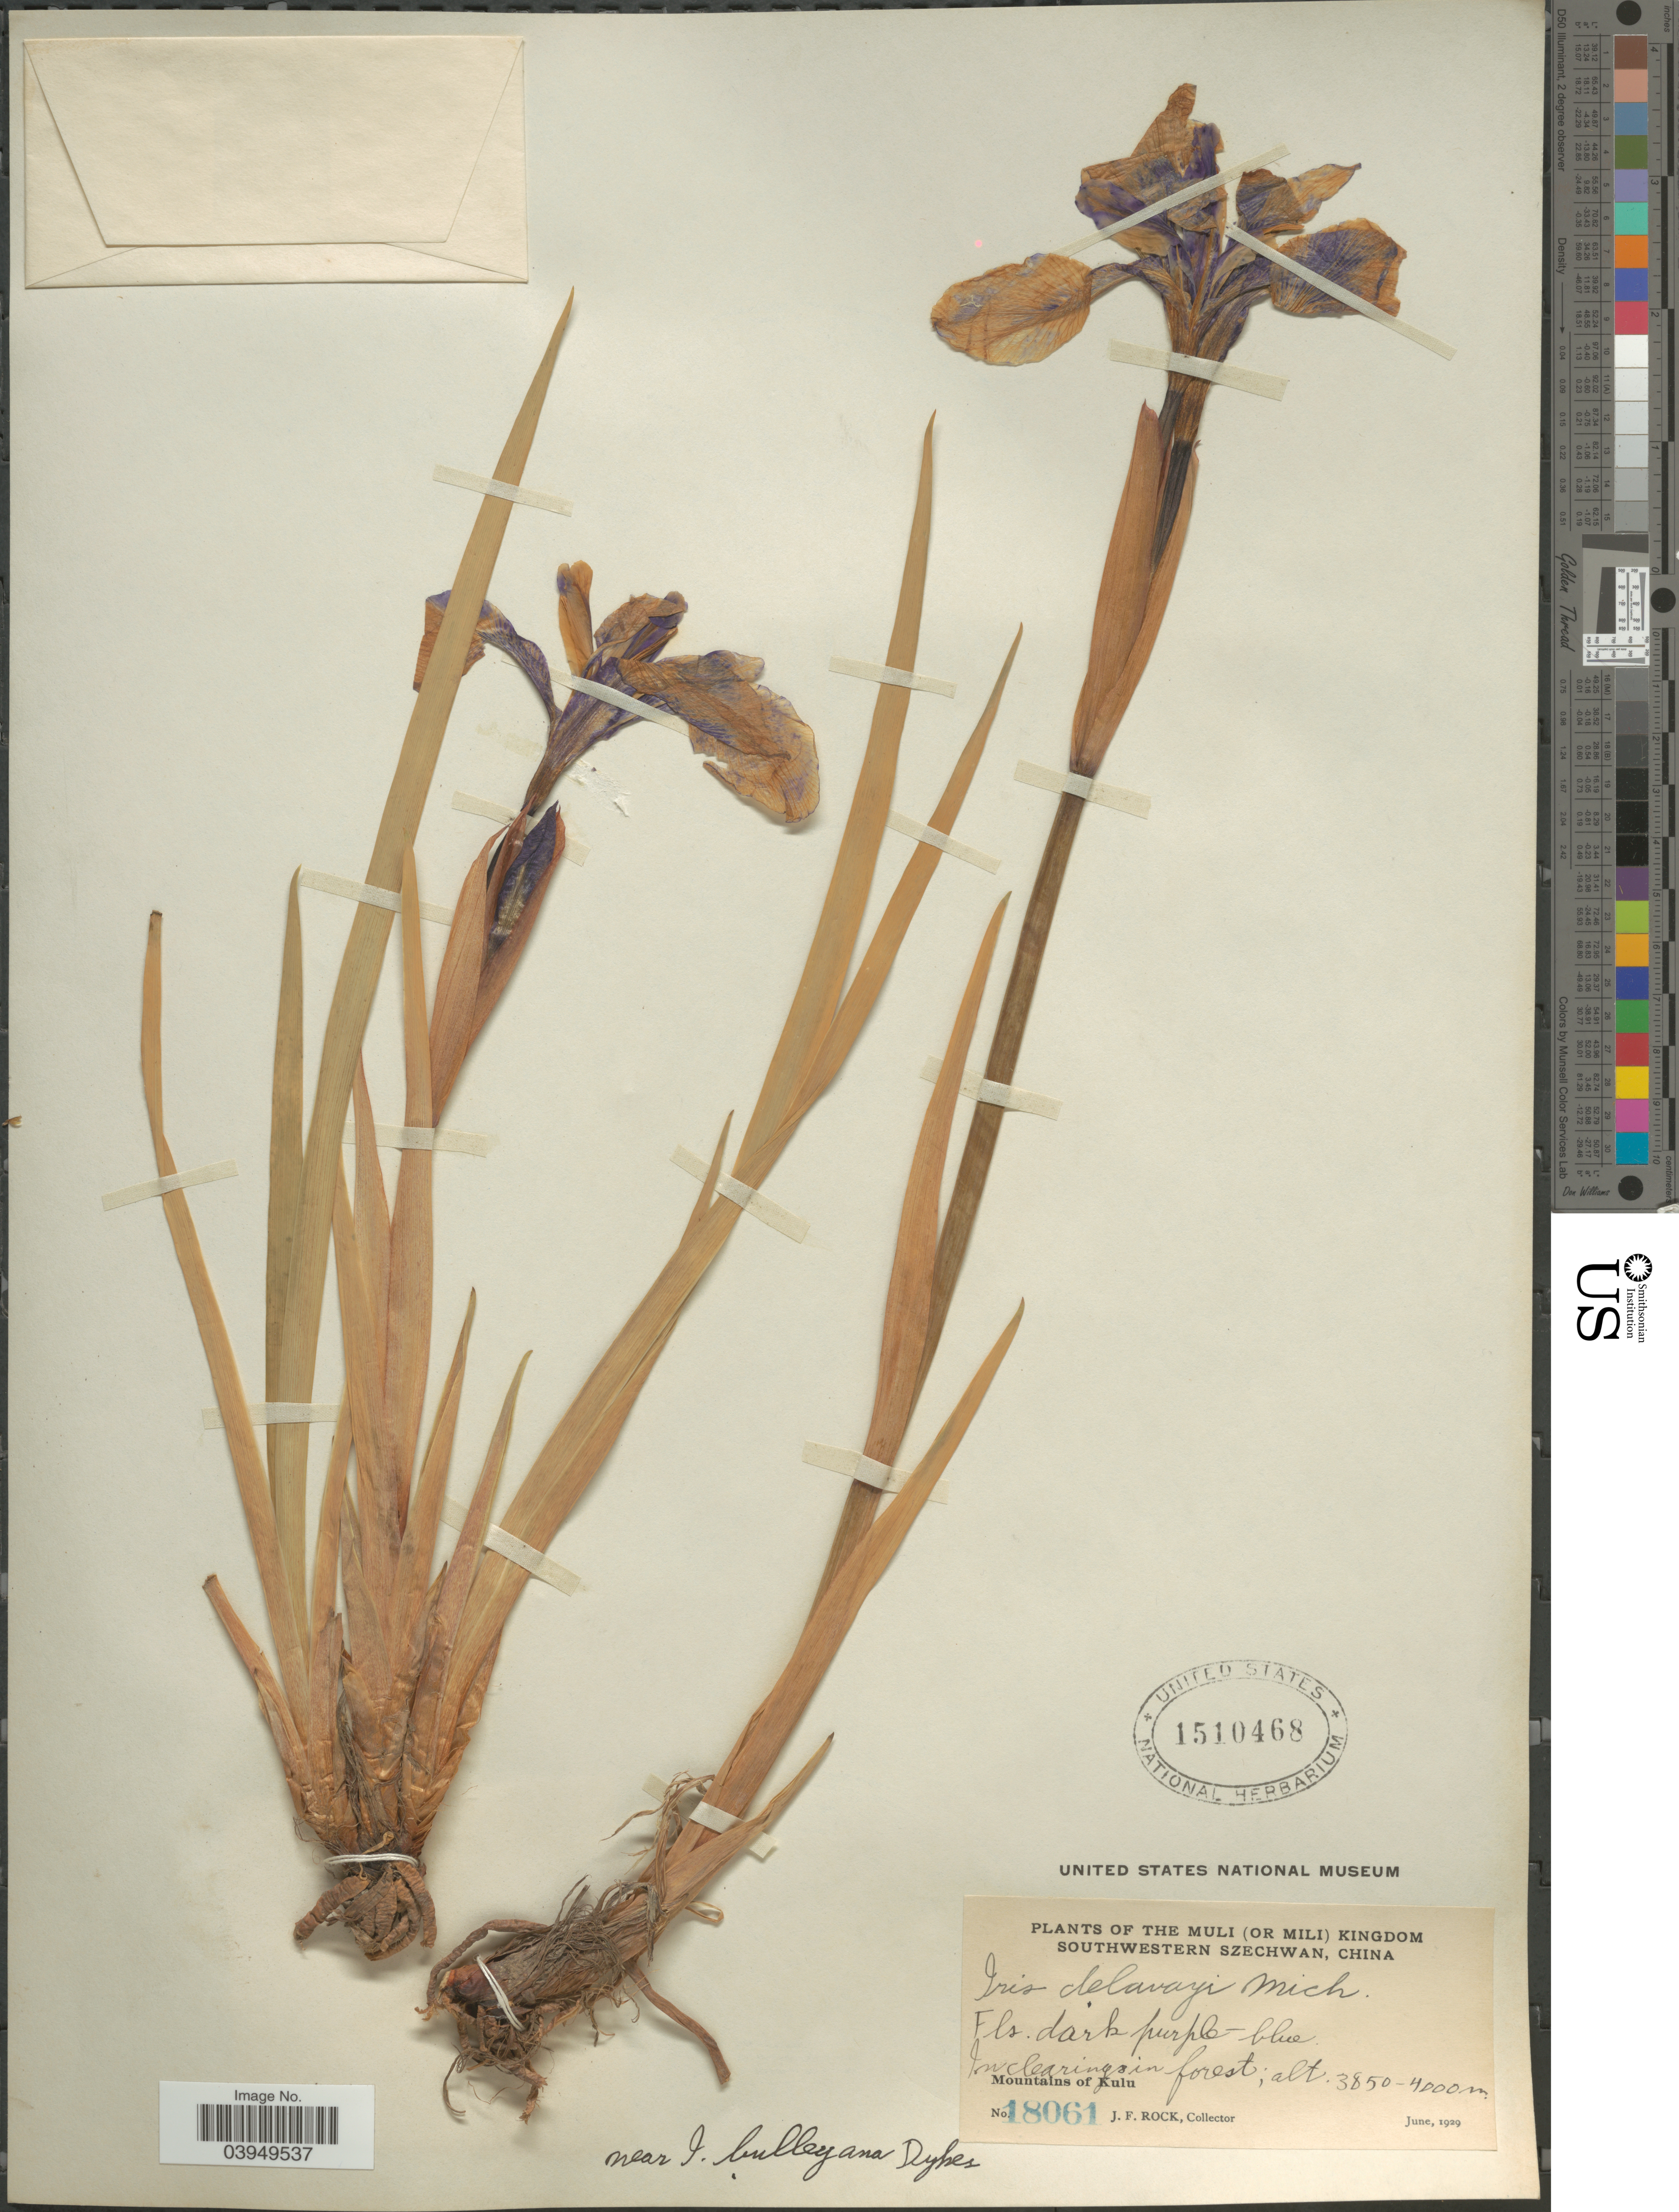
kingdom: Plantae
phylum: Tracheophyta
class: Liliopsida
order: Asparagales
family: Iridaceae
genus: Iris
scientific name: Iris bulleyana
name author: Dykes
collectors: J. Rock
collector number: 18061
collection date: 1929-06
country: China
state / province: Sichuan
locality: Muli (or Mili) Kingdom, Southwestern Szechwan. In clearings in forest. Mountains of Kulu.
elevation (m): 3850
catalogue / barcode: US 1510468